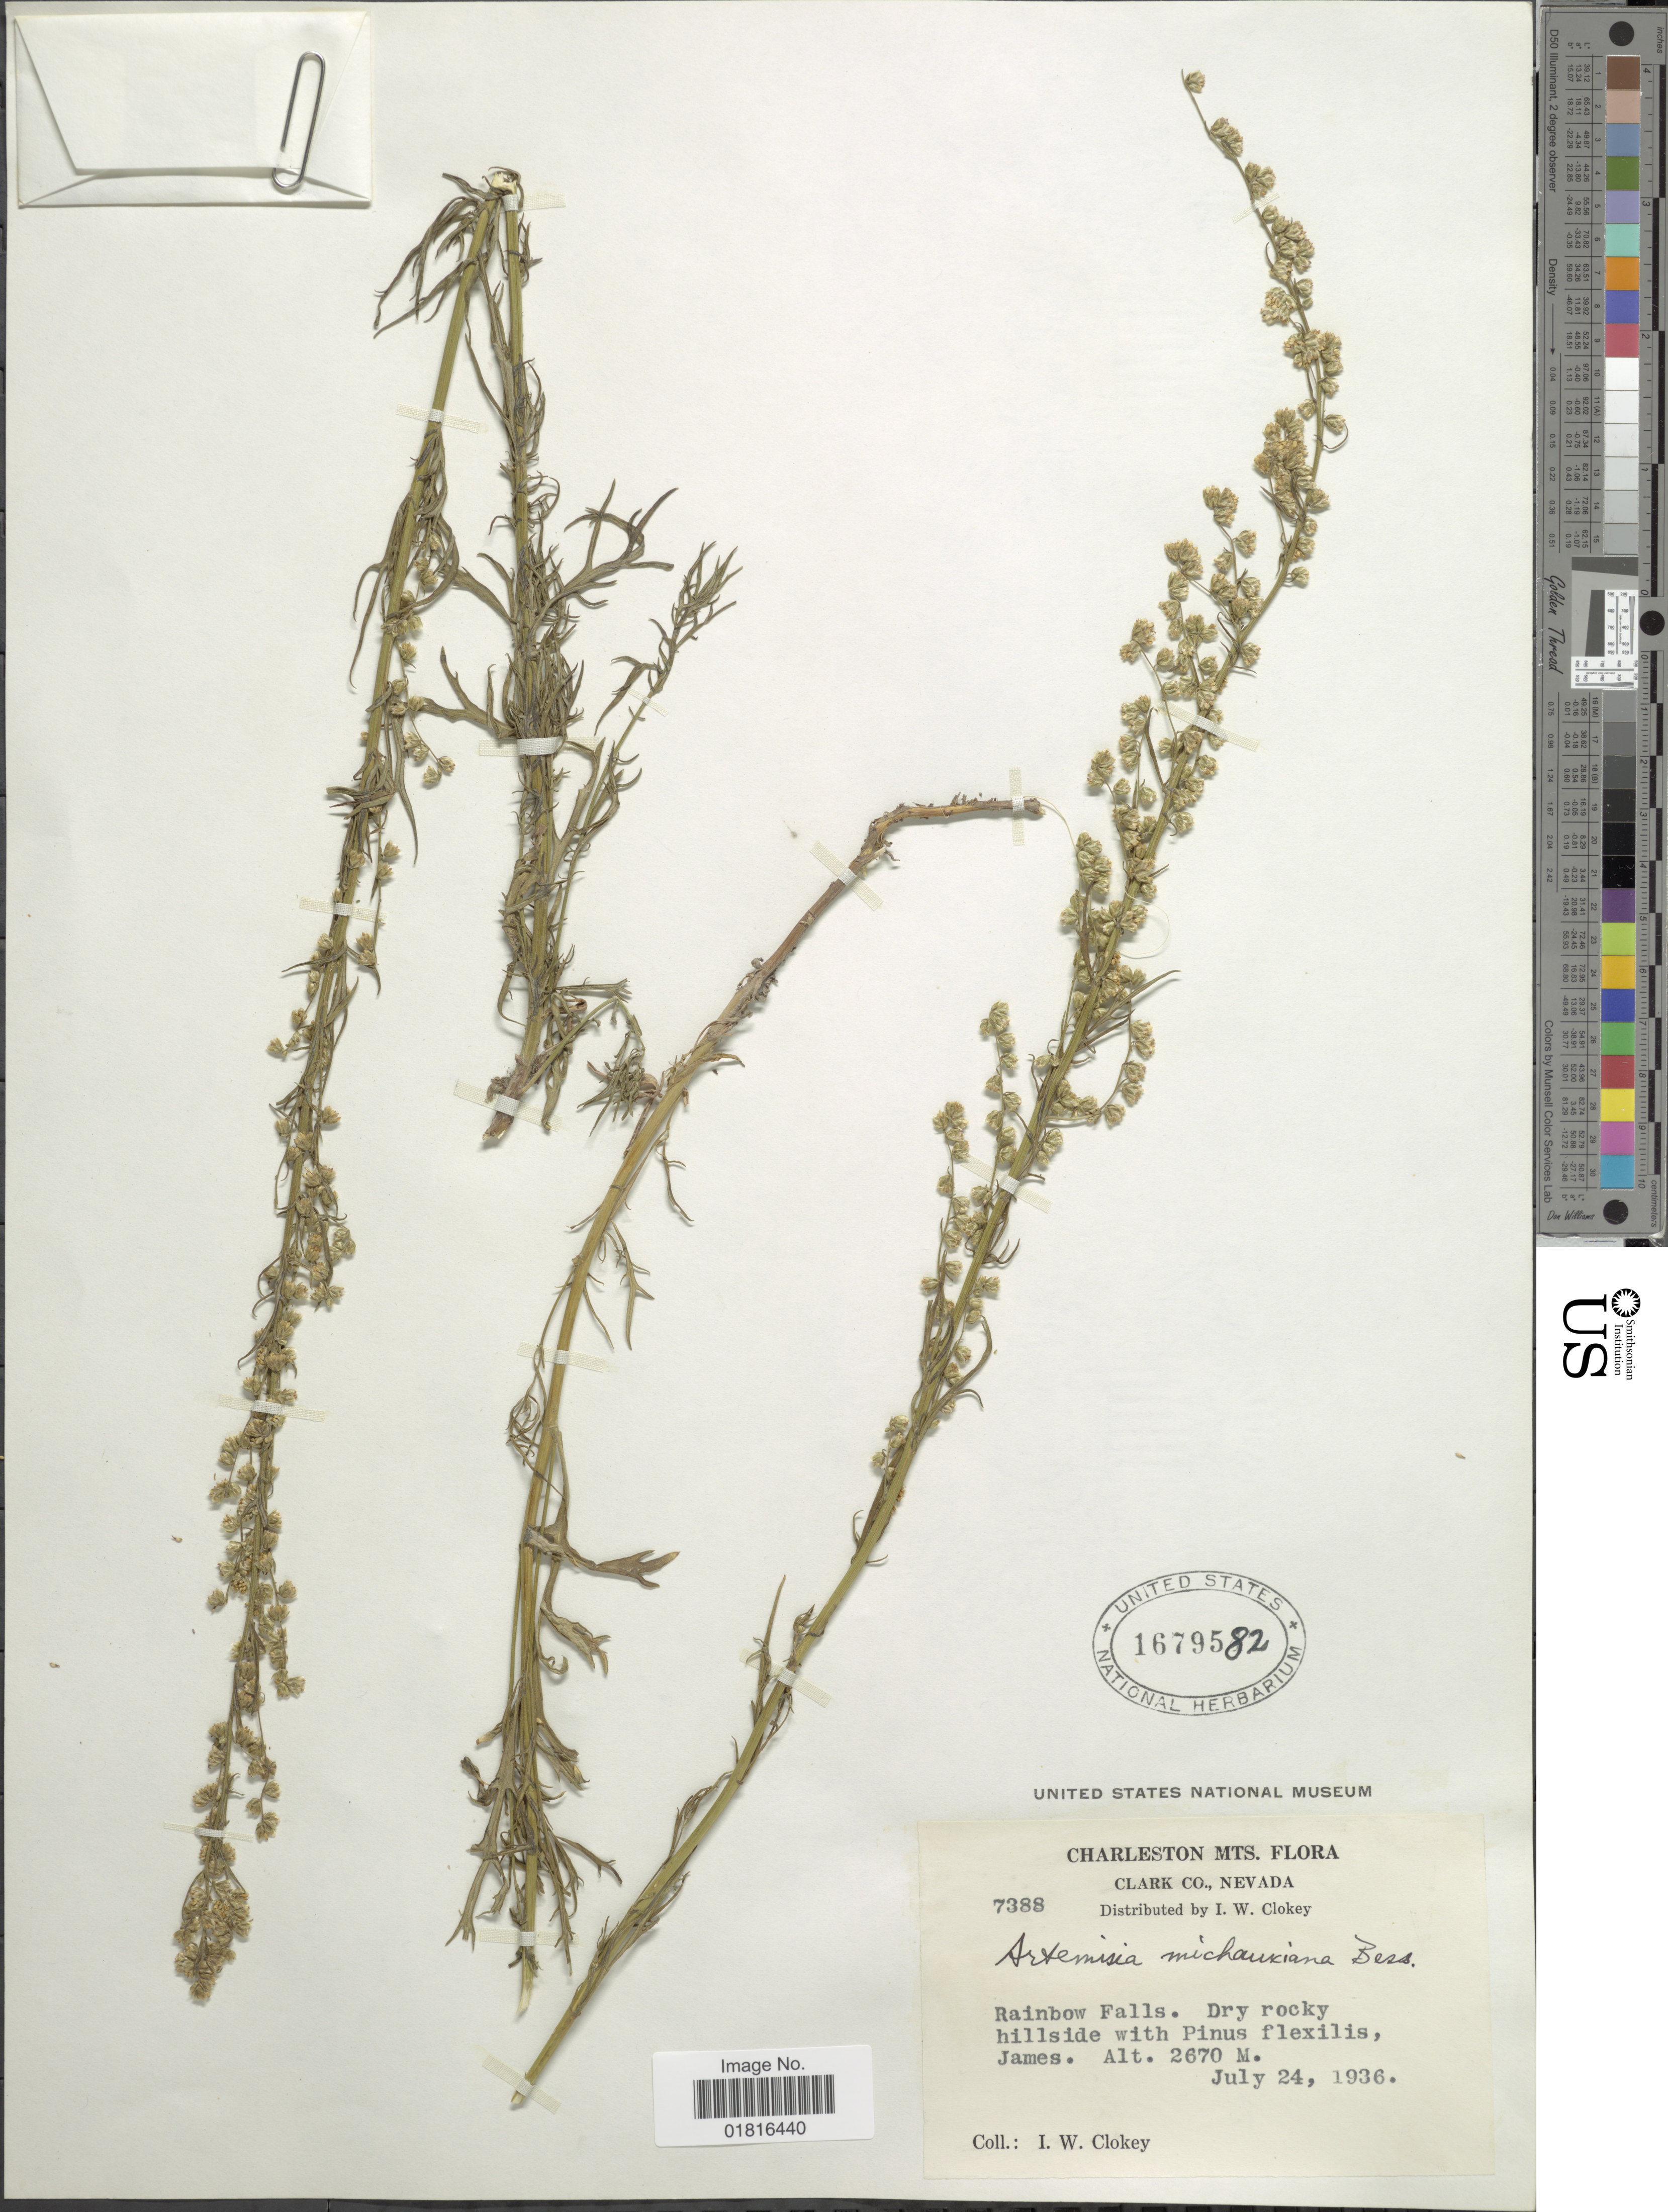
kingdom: Plantae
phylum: Tracheophyta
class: Magnoliopsida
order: Asterales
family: Asteraceae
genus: Artemisia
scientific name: Artemisia michauxiana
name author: Besser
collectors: I. W. Clokey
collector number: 7388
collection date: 1936-07-24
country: United States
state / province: Nevada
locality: Charlestone Mts. Clark Co., Rainbow Falls. Dry rocky hillside with Pinus flexilis, James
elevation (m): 2670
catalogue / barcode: US 1679582